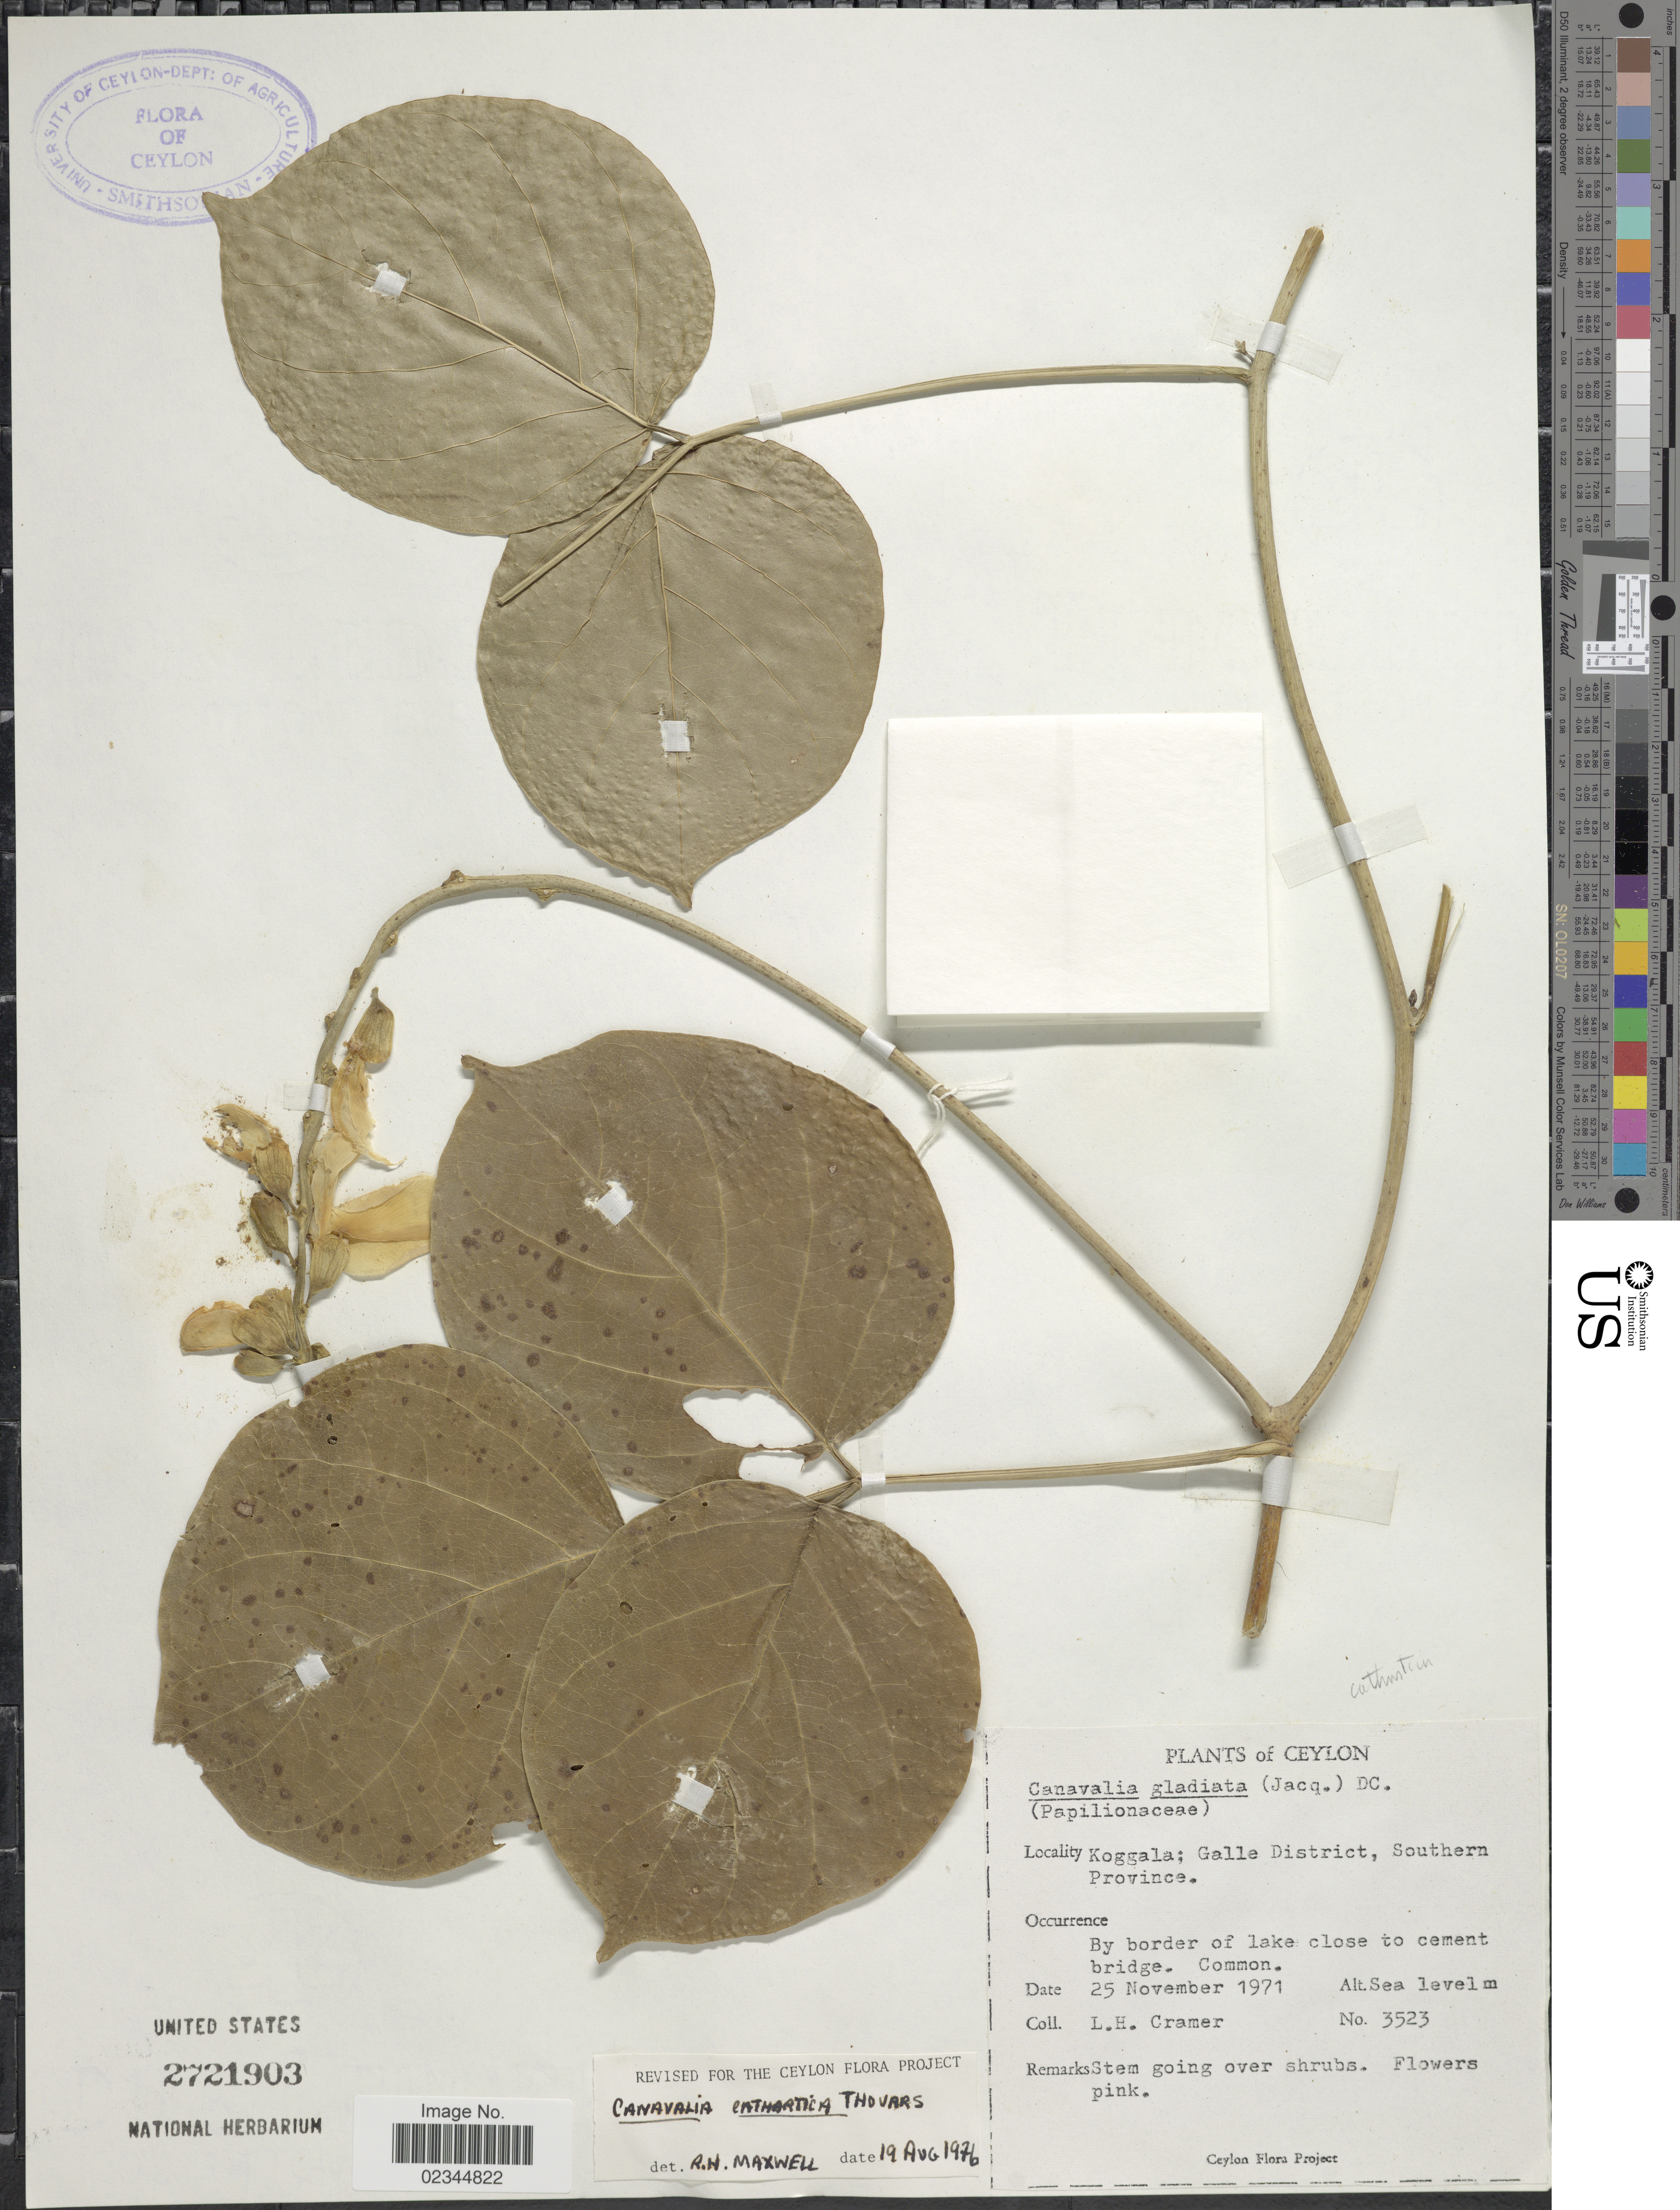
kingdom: Plantae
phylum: Tracheophyta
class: Magnoliopsida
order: Fabales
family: Fabaceae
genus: Canavalia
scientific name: Canavalia cathartica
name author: Thouars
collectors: L. H. Cramer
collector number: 3523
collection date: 1971-11-25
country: Sri Lanka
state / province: Southern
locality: Ceylon. Koggala; Galle District, Southern Province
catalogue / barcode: US 2721903